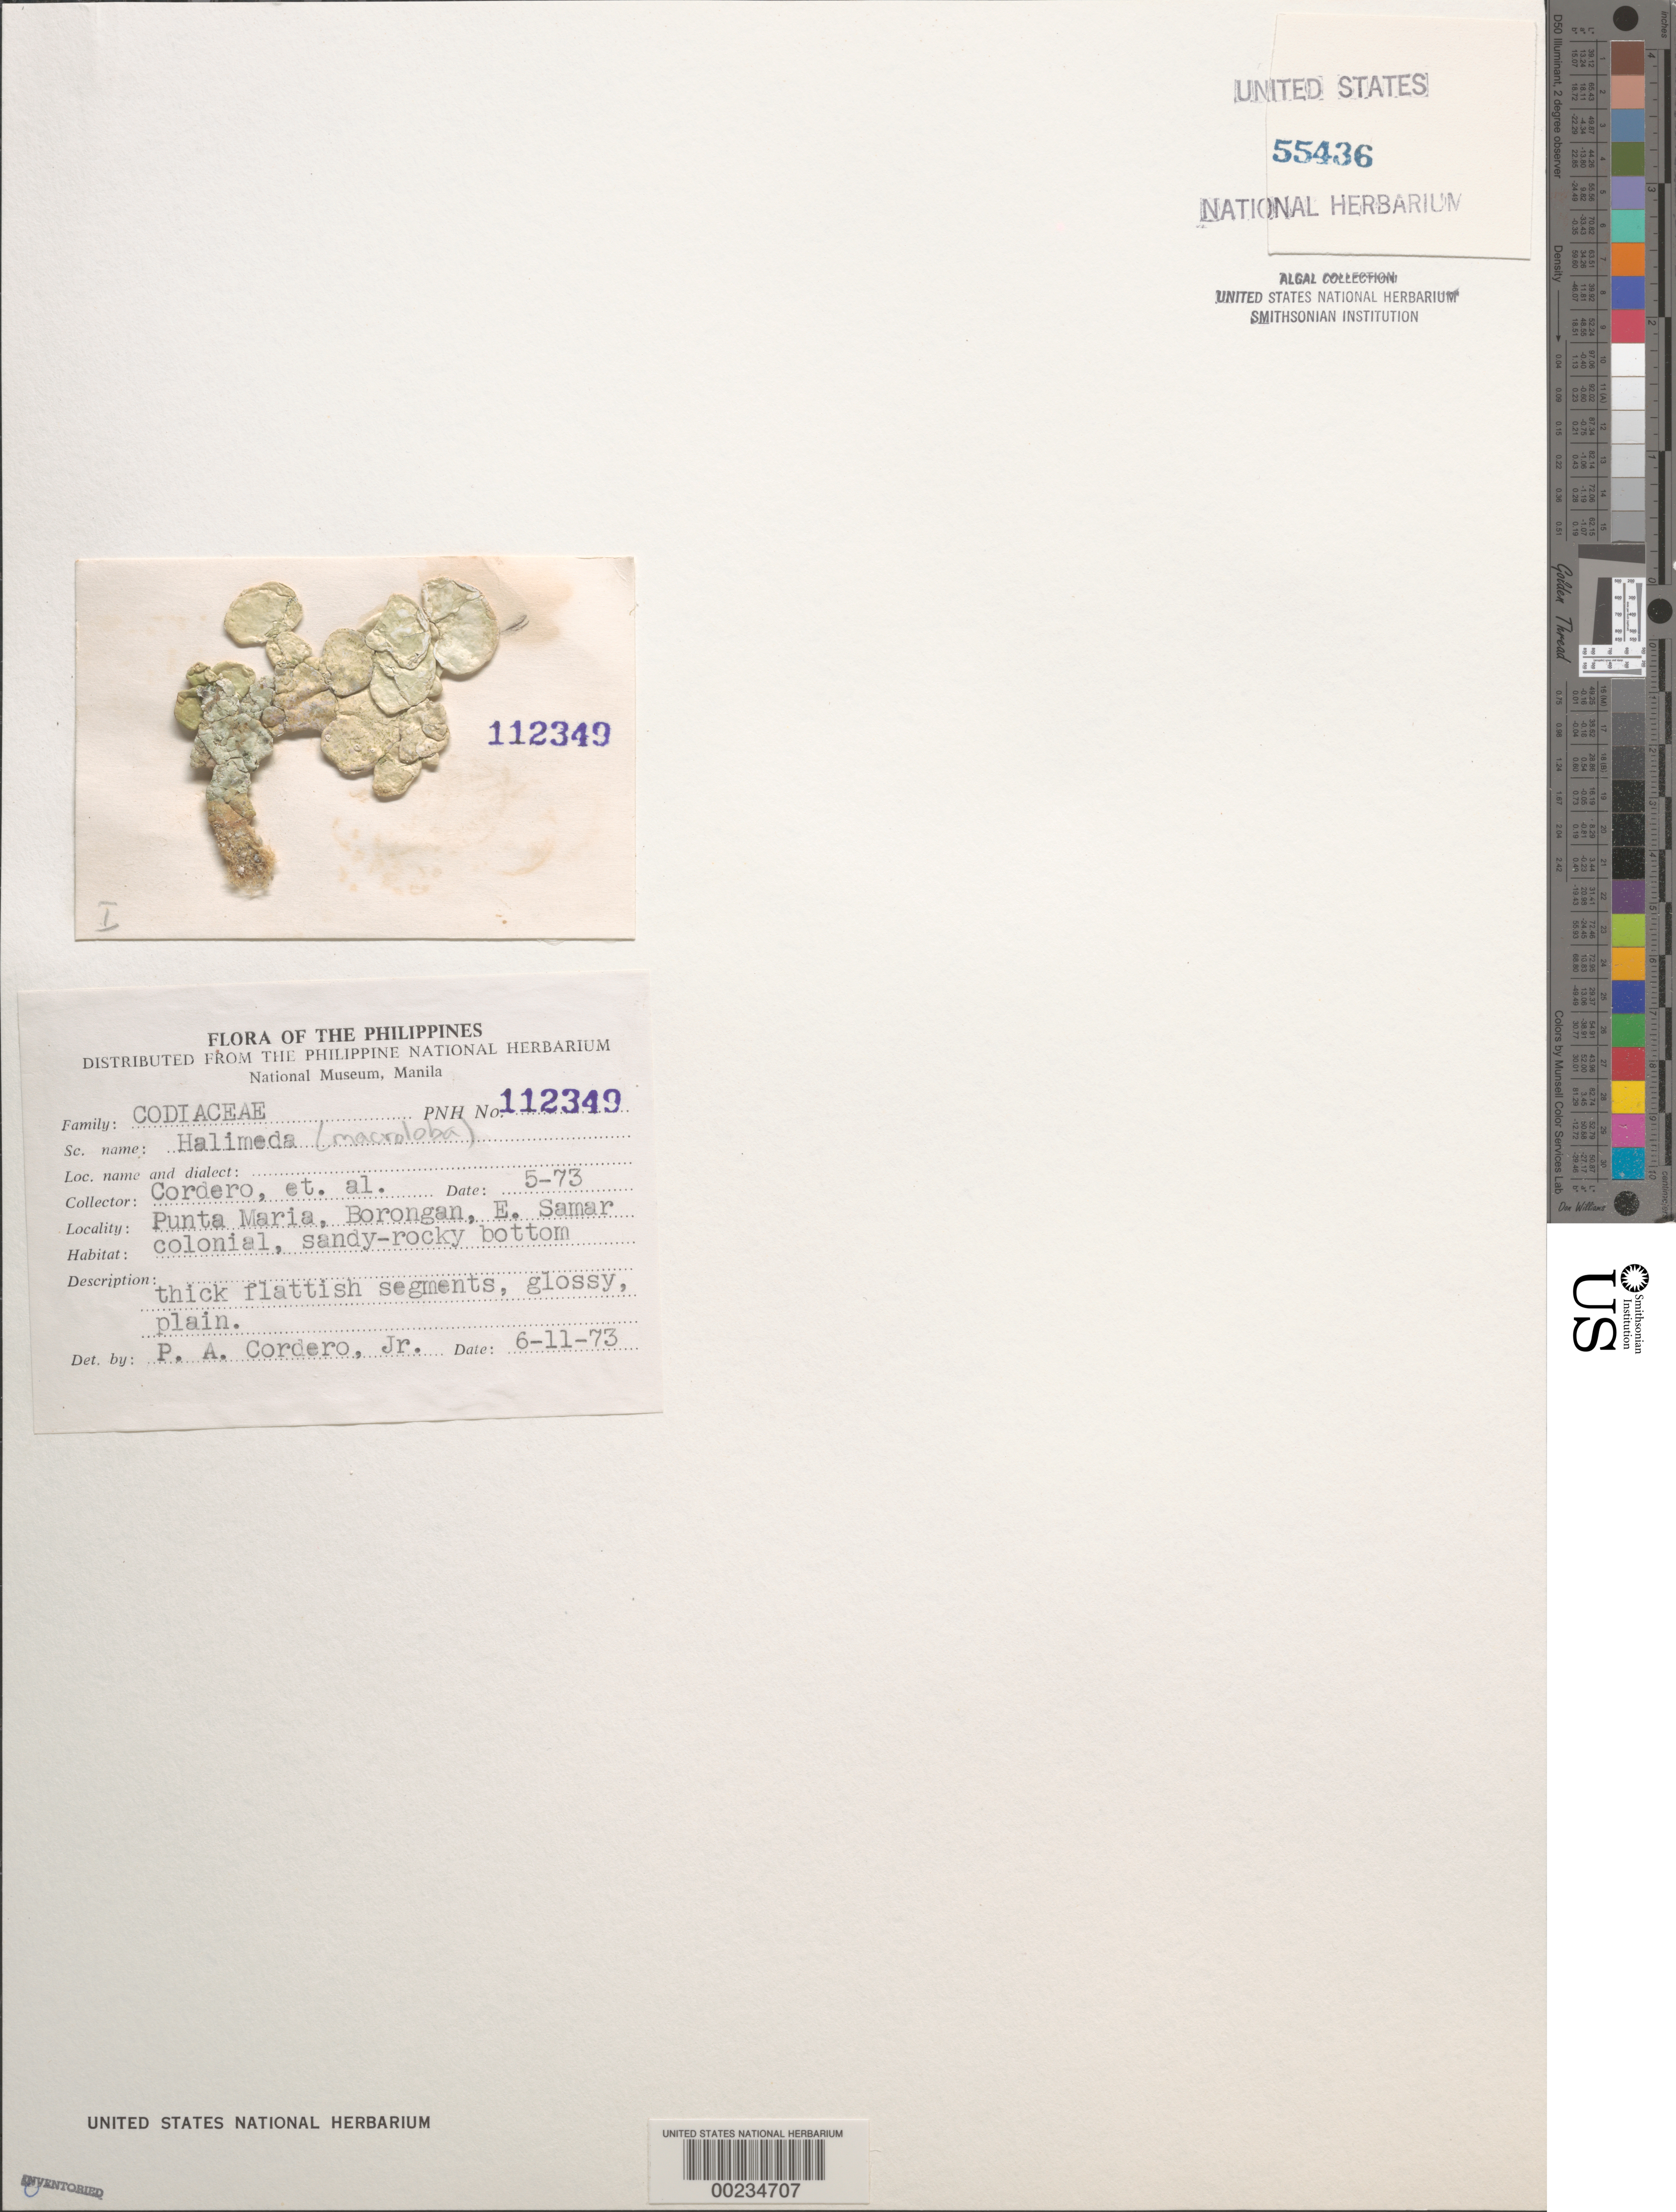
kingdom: Plantae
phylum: Chlorophyta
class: Ulvophyceae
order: Bryopsidales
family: Halimedaceae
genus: Halimeda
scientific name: Halimeda macroloba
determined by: Cordero, P. A., Jr.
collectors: P. A. Cordero et al.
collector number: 112349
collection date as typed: May 1973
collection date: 1973-05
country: Philippines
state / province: Eastern Visayas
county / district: Eastern Samar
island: Samar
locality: Punta Maria, Borongan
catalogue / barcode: US 55436